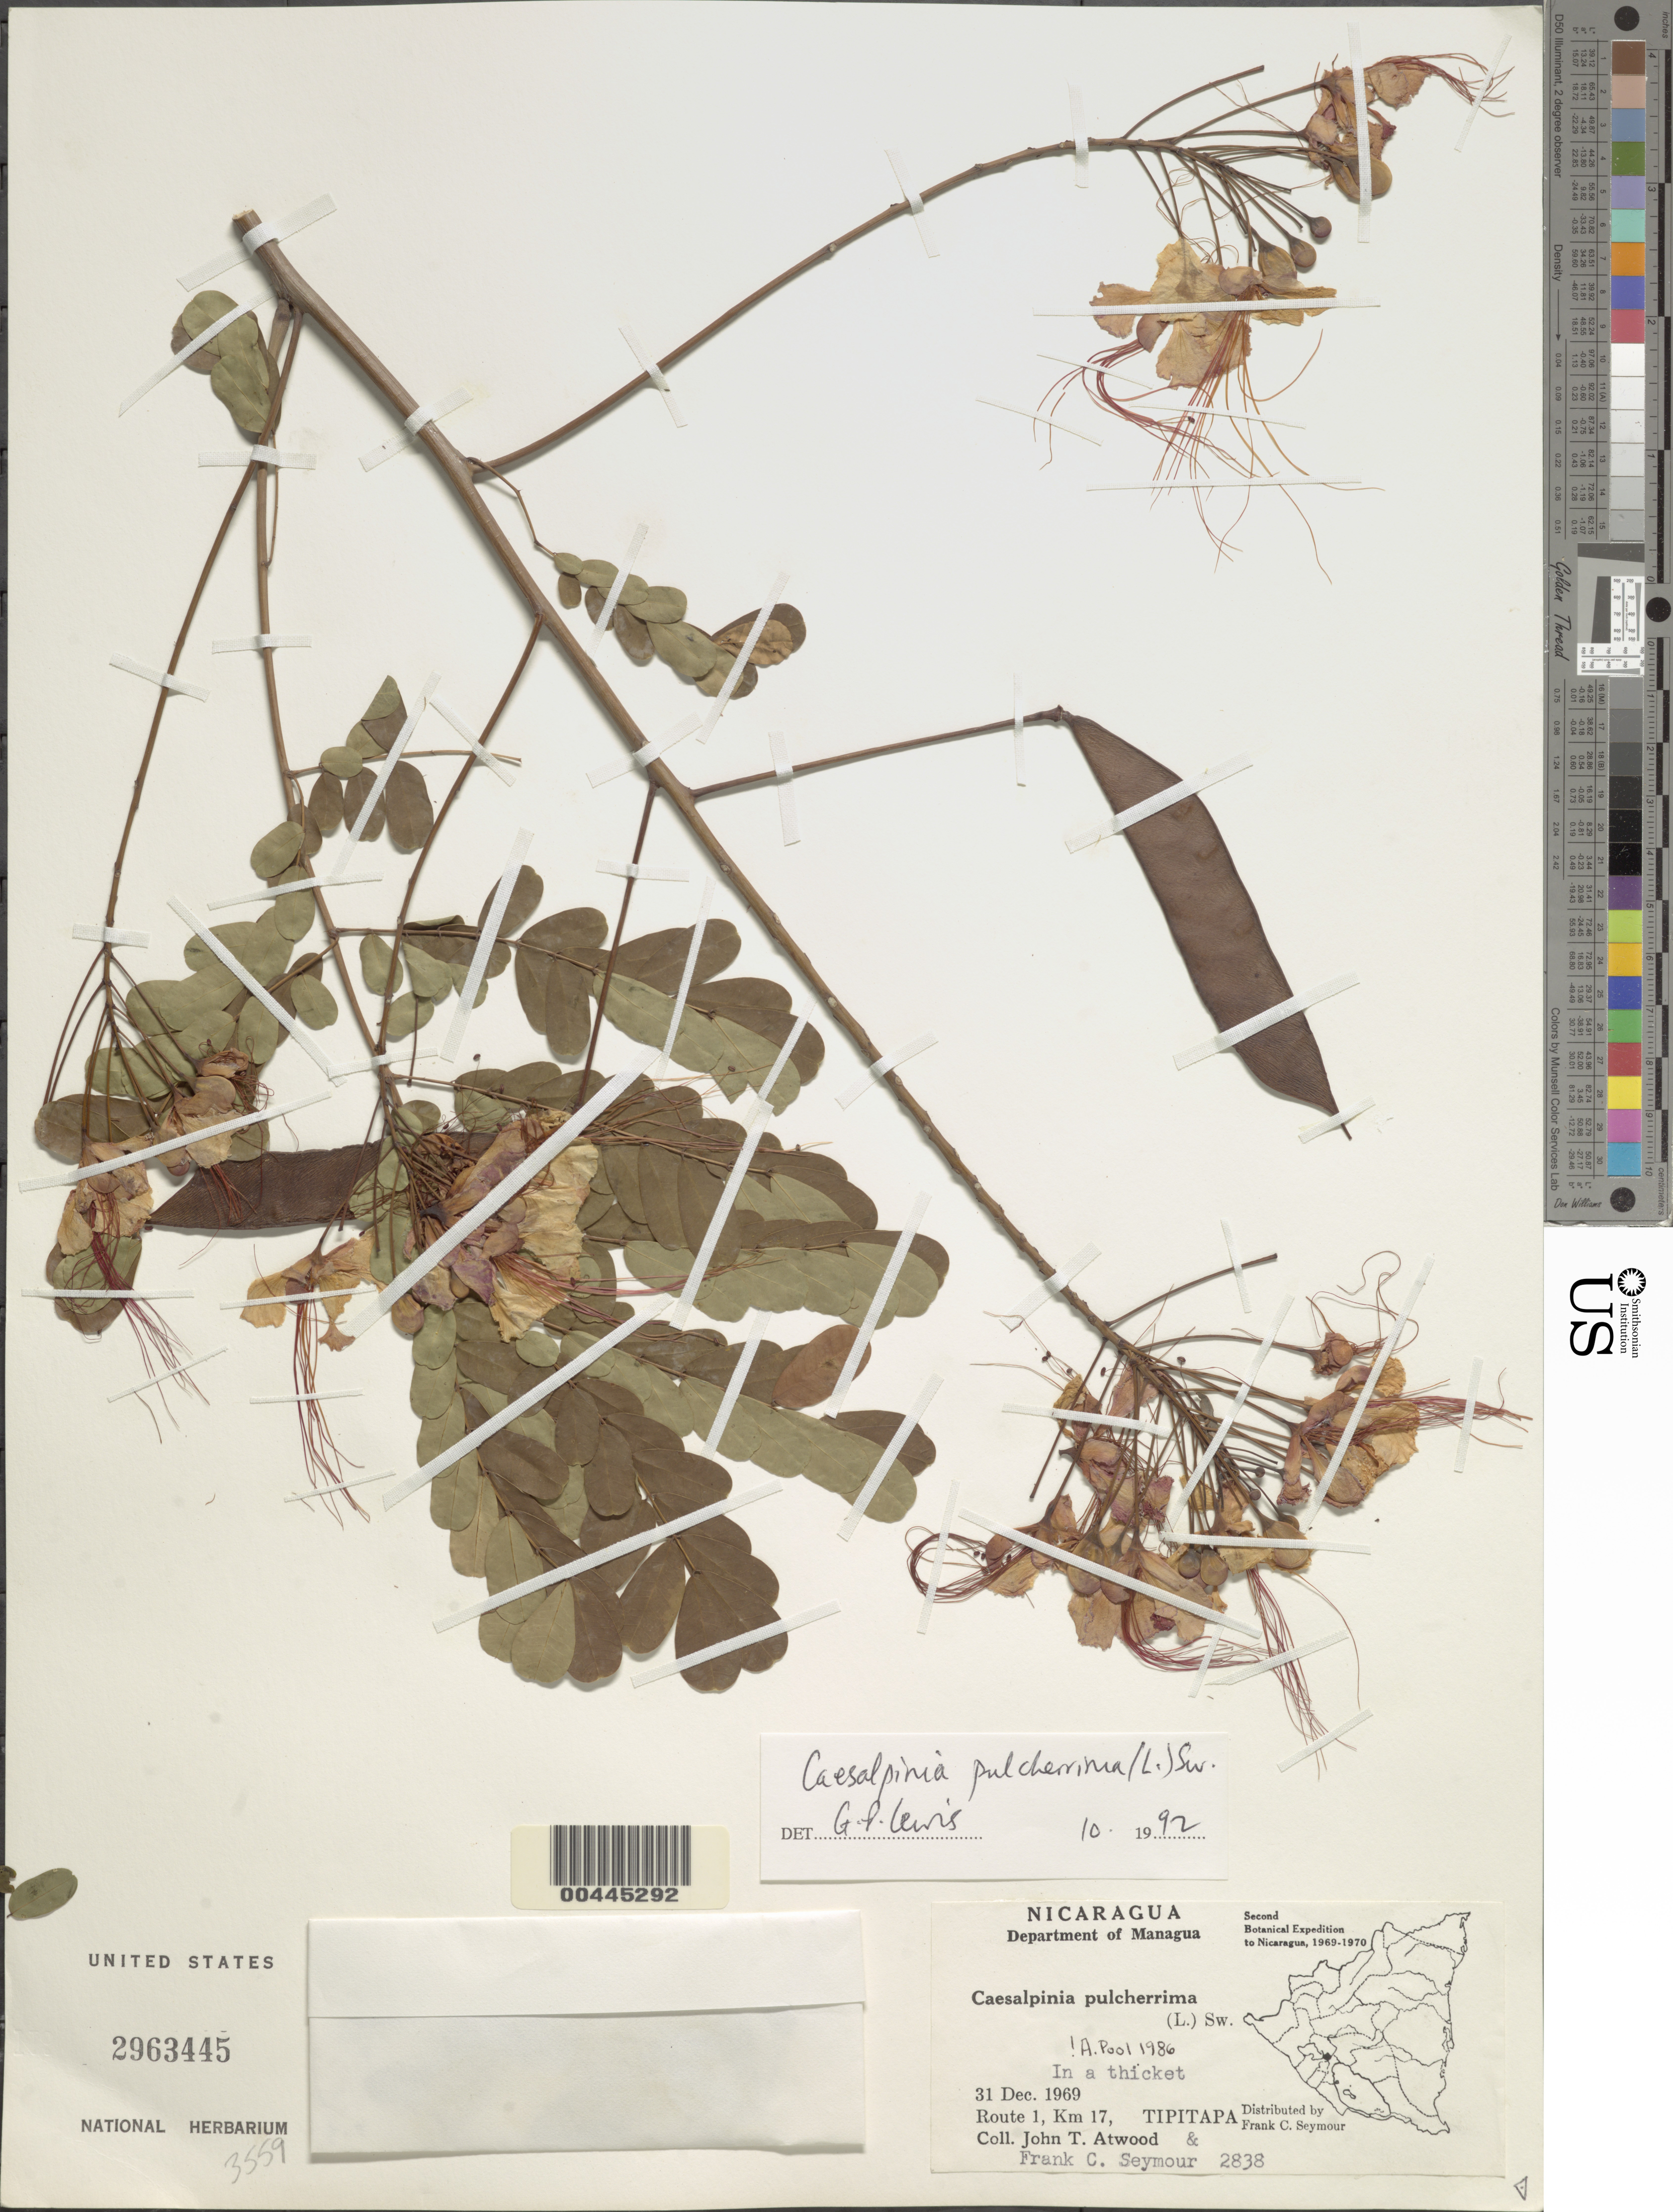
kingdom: Plantae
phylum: Tracheophyta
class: Magnoliopsida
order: Fabales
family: Fabaceae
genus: Caesalpinia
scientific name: Caesalpinia pulcherrima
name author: (L.) Sw.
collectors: J. T. Atwood & F. C. Seymour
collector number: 2838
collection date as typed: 31 Dec 1969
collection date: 1969-12-31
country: Nicaragua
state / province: Managua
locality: Tipitapa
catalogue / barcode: US 2963445